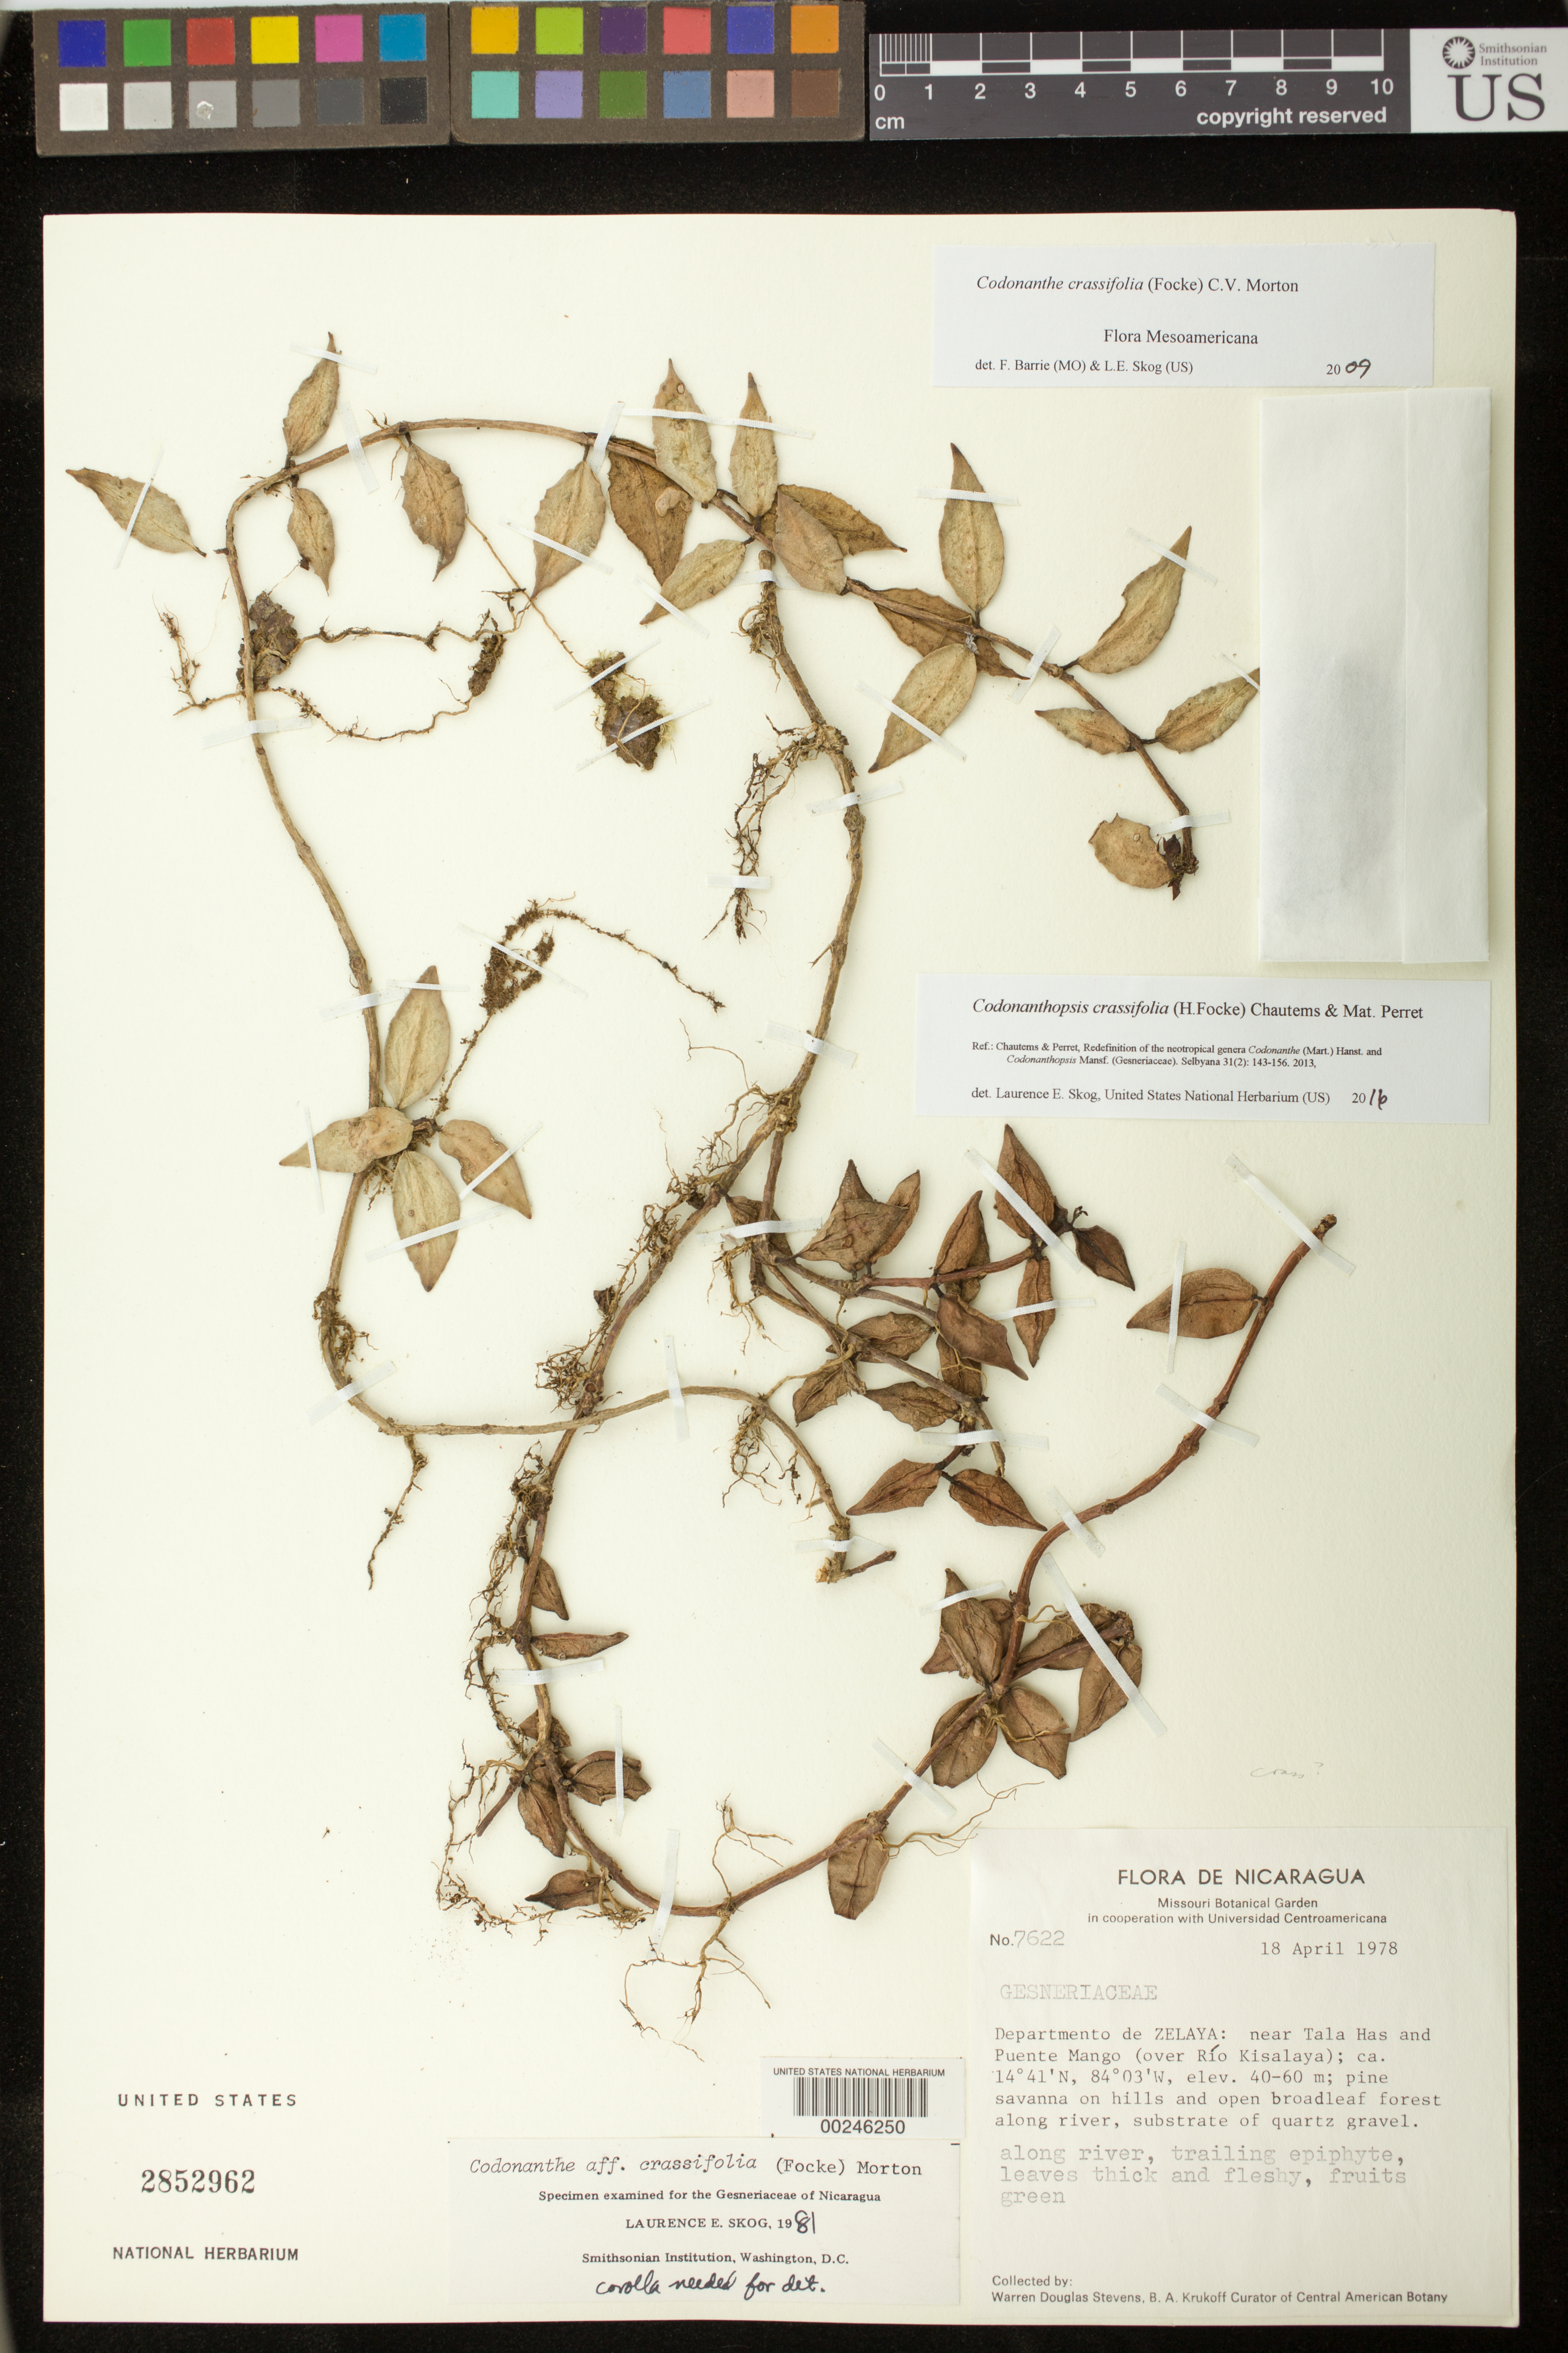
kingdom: Plantae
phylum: Tracheophyta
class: Magnoliopsida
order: Lamiales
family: Gesneriaceae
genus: Codonanthopsis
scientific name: Codonanthopsis crassifolia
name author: (H. Focke) Chautems & Mat.Perret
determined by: Skog, Laurence E.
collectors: W. D. Stevens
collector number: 7622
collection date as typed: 18 Apr 1978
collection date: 1978-04-18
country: Nicaragua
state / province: Atlántico Norte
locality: Near Tala Has and Puente Mango (over Rio Kisalaya)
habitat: Pine savanna on hills + open broadleaf forest along river, substrate of ...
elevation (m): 40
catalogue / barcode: US 2852962